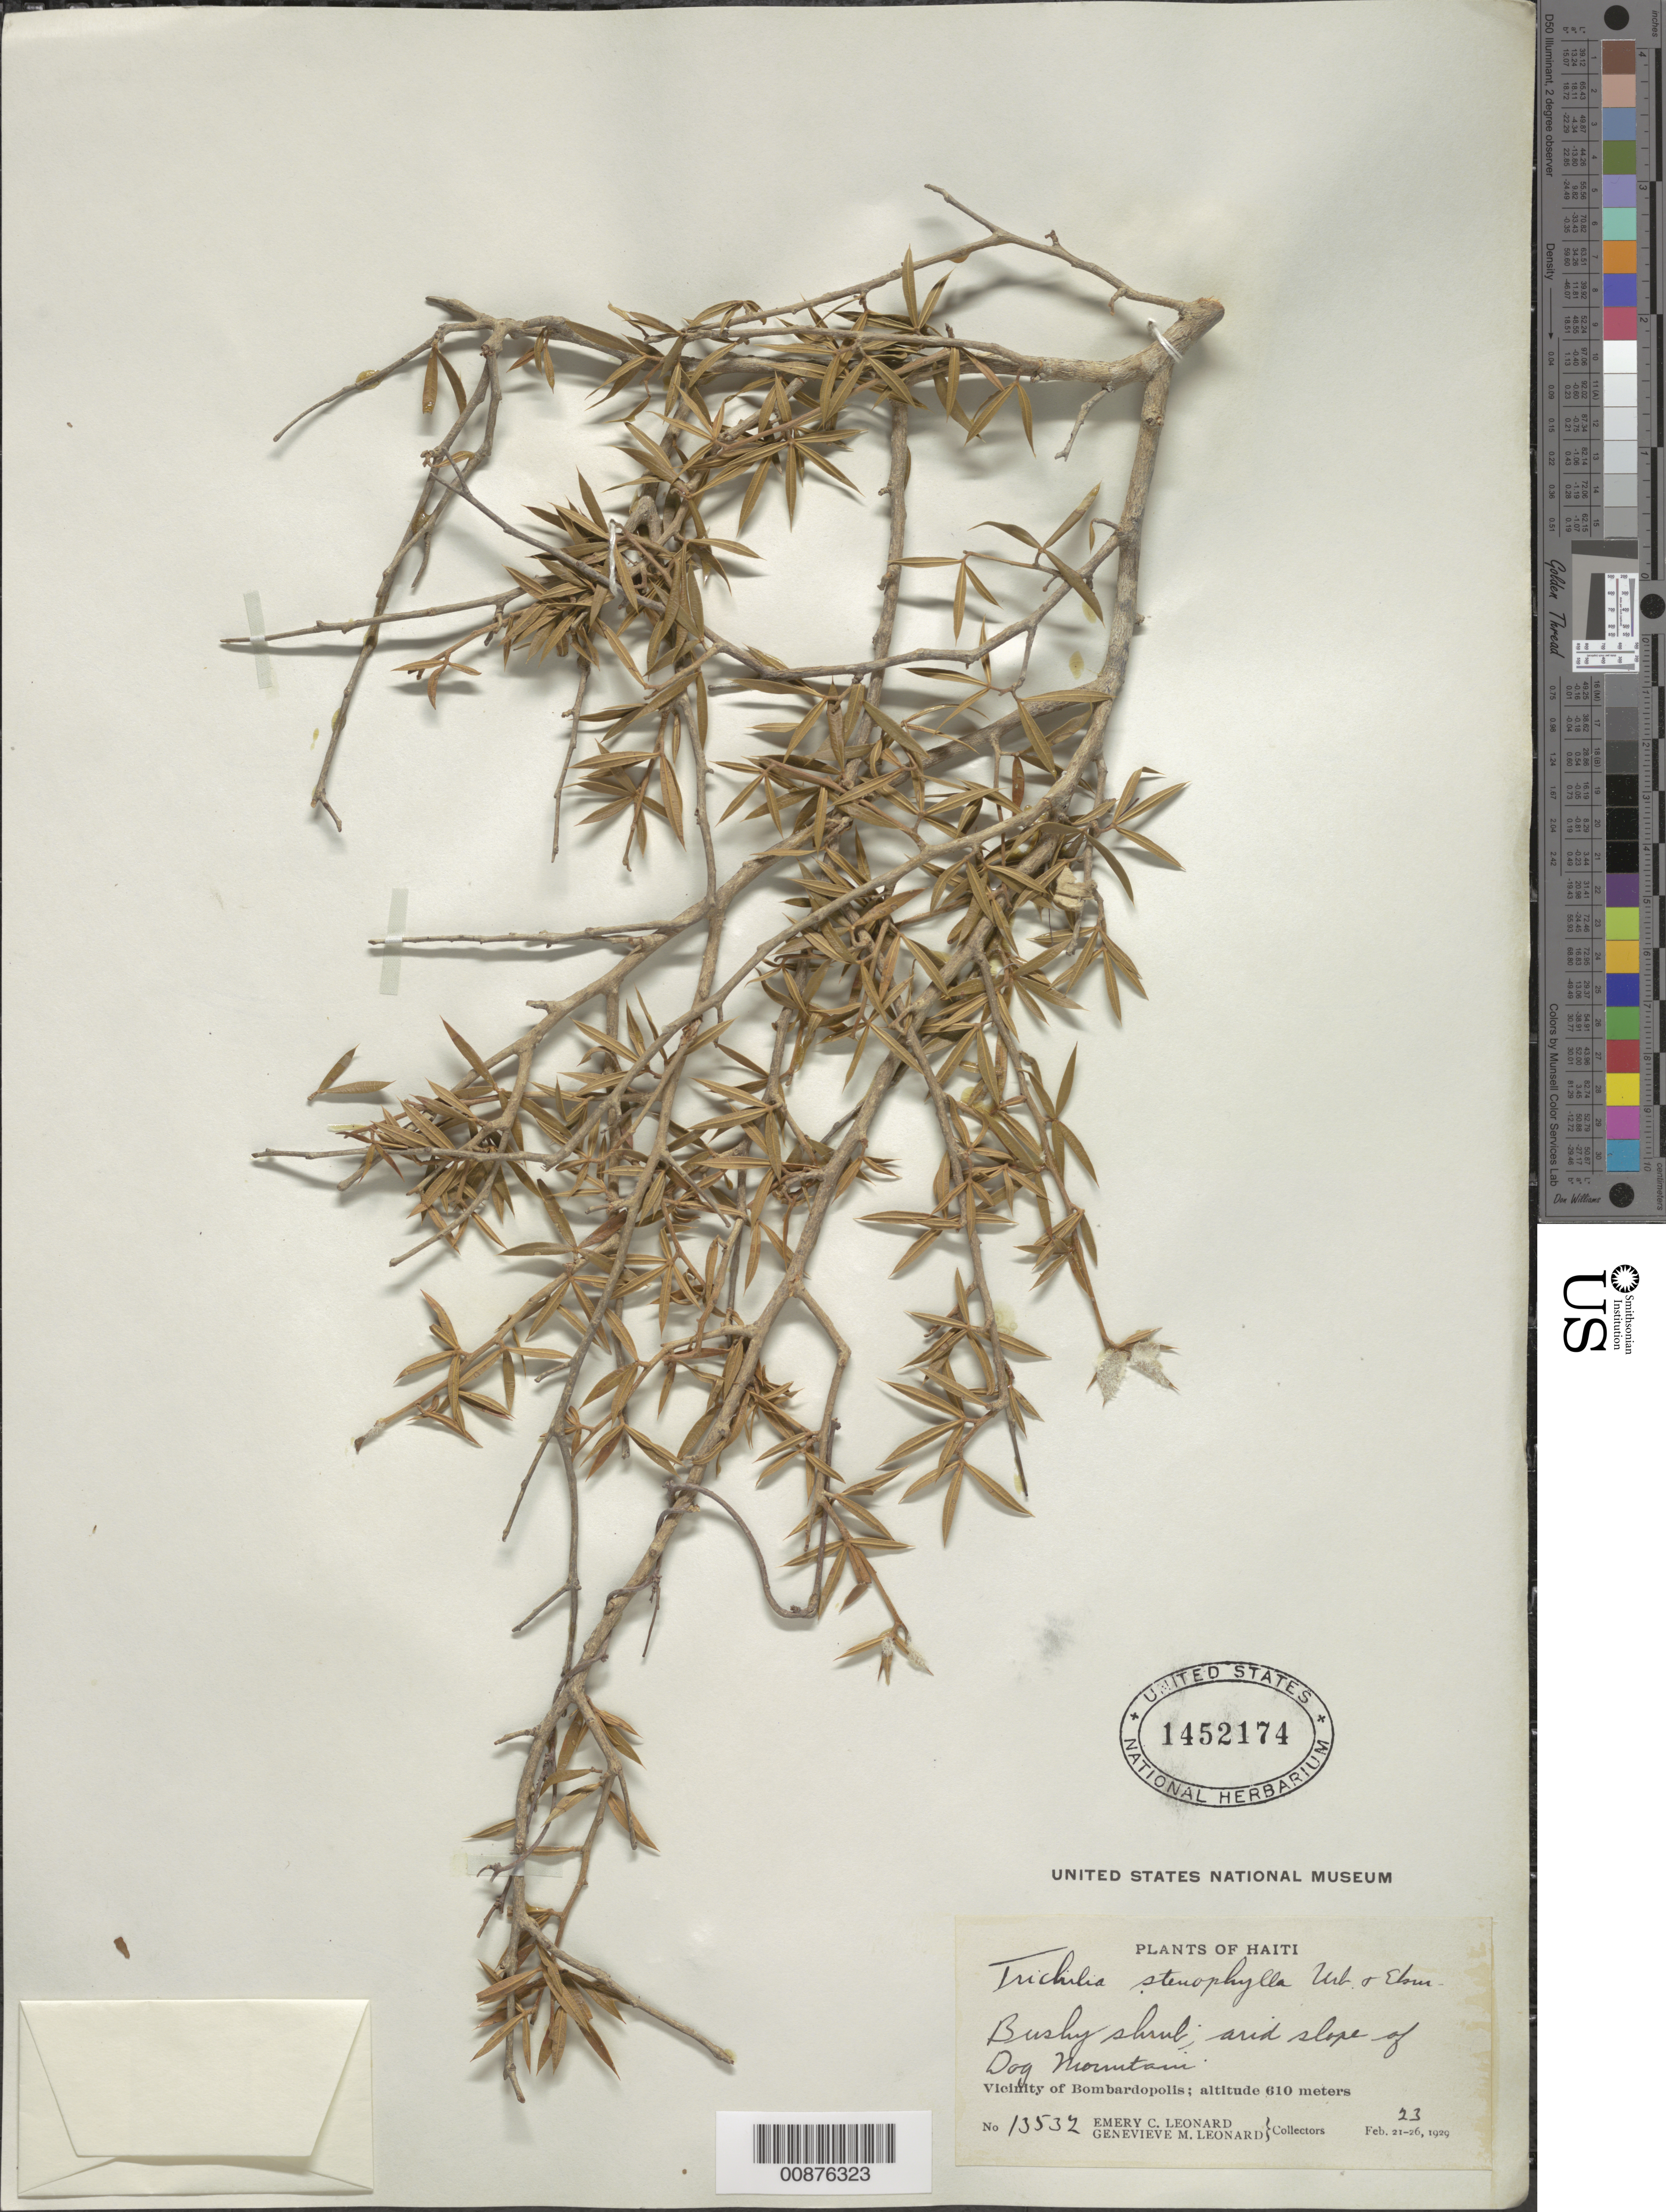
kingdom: Plantae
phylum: Tracheophyta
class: Magnoliopsida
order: Sapindales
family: Meliaceae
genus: Trichilia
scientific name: Trichilia stenophylla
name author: Urb. & Ekman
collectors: E. C. Leonard & G. M. Leonard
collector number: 13532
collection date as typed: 23 Feb 1929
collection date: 1929-02-23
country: Haiti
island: Hispaniola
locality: Vicinity of Bombadopolis, Dog Mountain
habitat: Arid slope of mountain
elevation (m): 610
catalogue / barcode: US 1452174